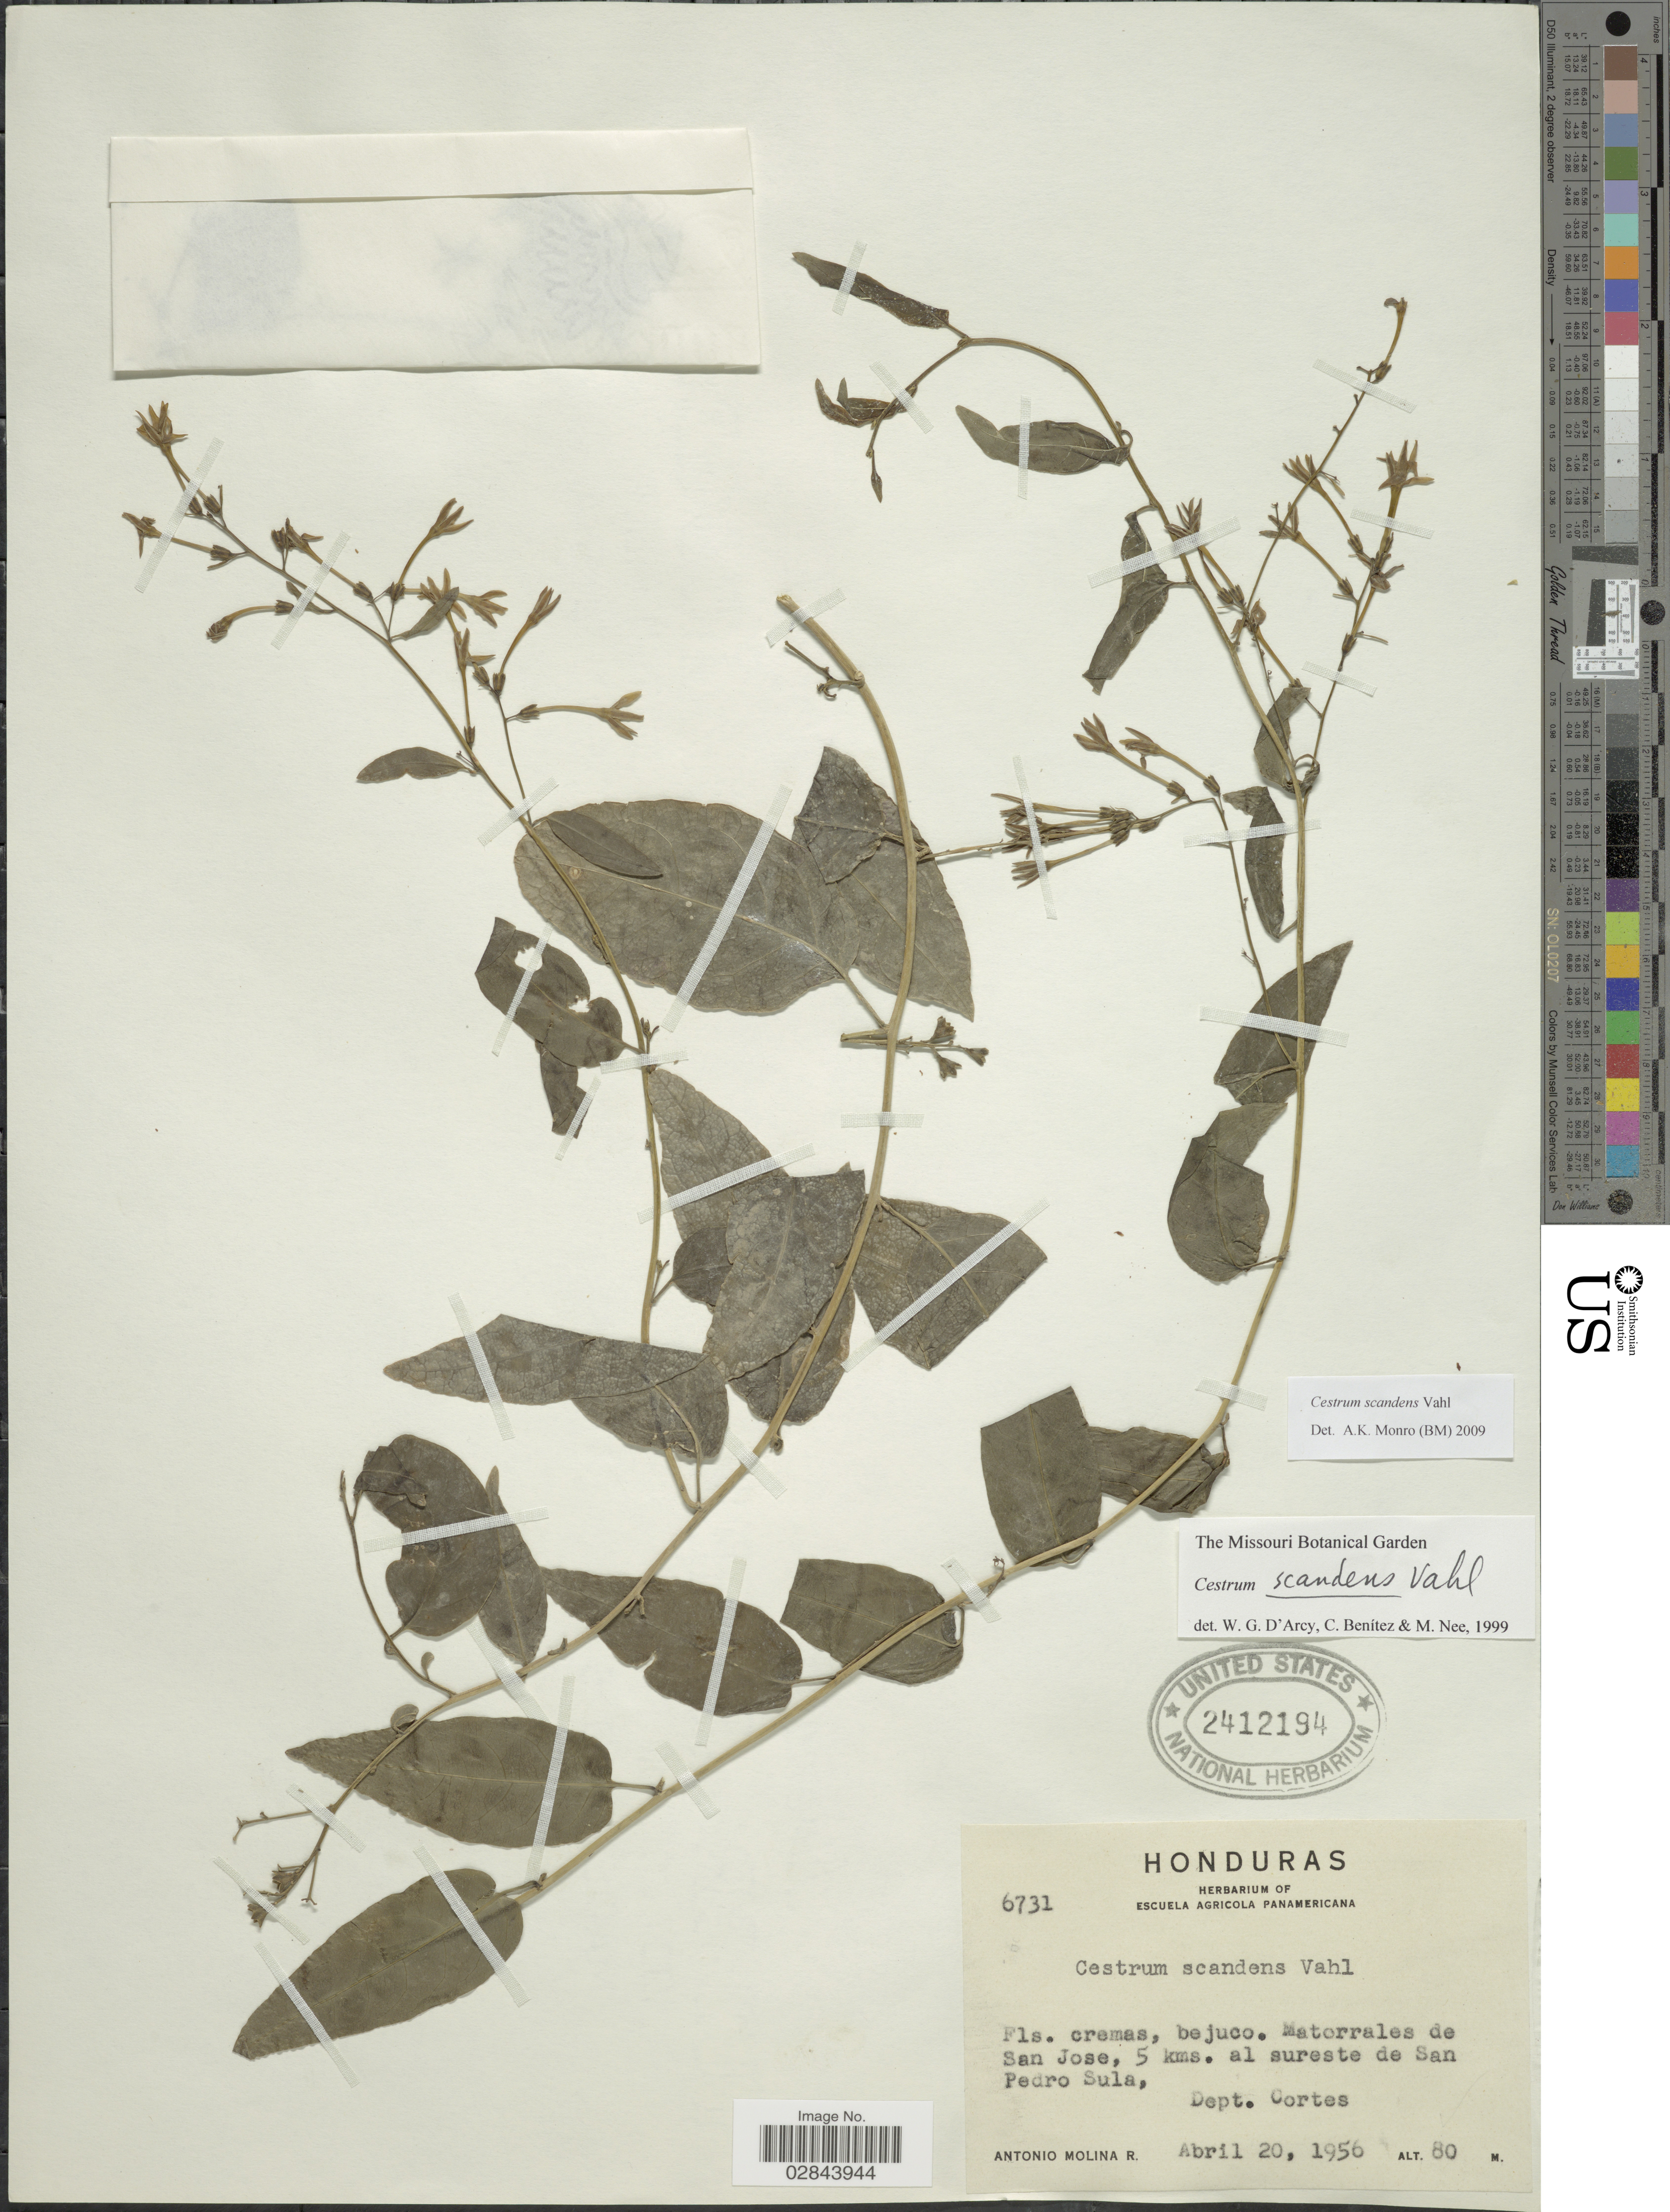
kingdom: Plantae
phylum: Tracheophyta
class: Magnoliopsida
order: Solanales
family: Solanaceae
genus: Cestrum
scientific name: Cestrum scandens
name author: Vahl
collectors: A. Molina R.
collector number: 6731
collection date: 1956-04-20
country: Honduras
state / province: Cortés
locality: Matorrales de San Jose, 5 kms. al sureste de San Pedro Sula, Dept. Cortes.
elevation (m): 80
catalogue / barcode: US 2412194